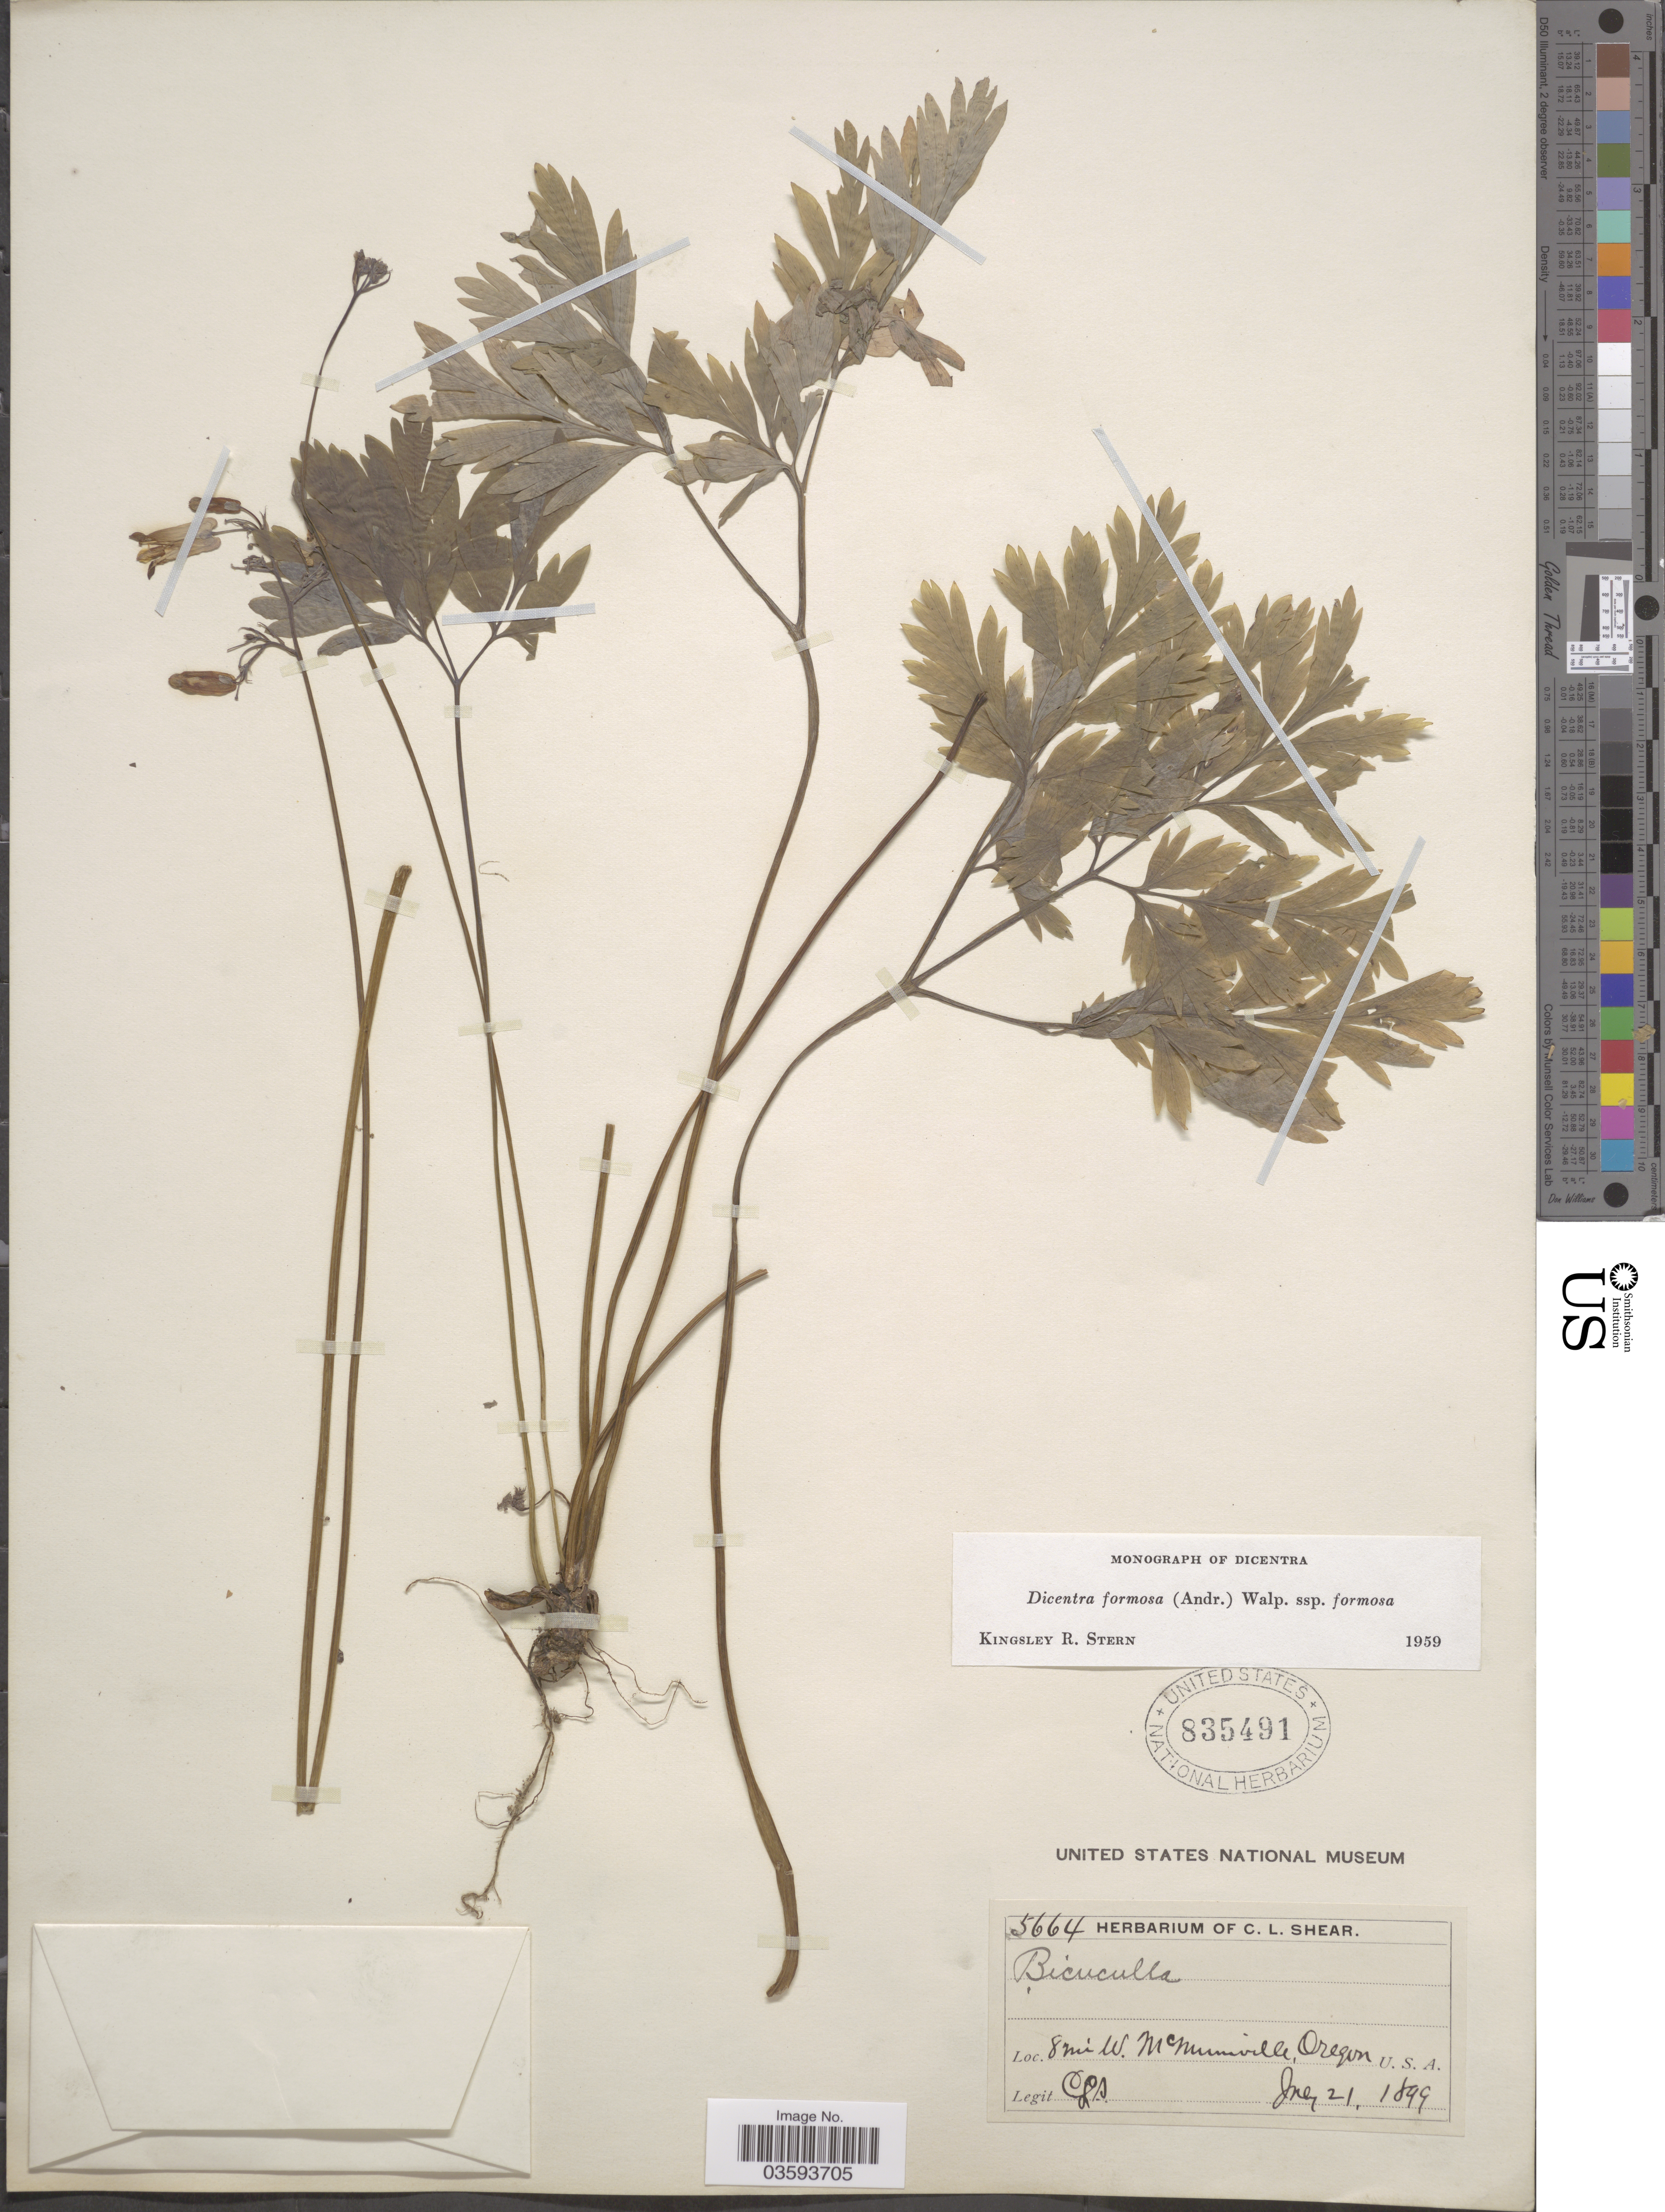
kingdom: Plantae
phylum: Tracheophyta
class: Magnoliopsida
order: Ranunculales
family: Papaveraceae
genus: Dicentra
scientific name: Dicentra formosa subsp. formosa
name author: (Haw.) Walp.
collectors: C. L. Shear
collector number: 5664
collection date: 1899-07-21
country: United States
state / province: Oregon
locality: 8 mi W. McMinnville.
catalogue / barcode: US 835491